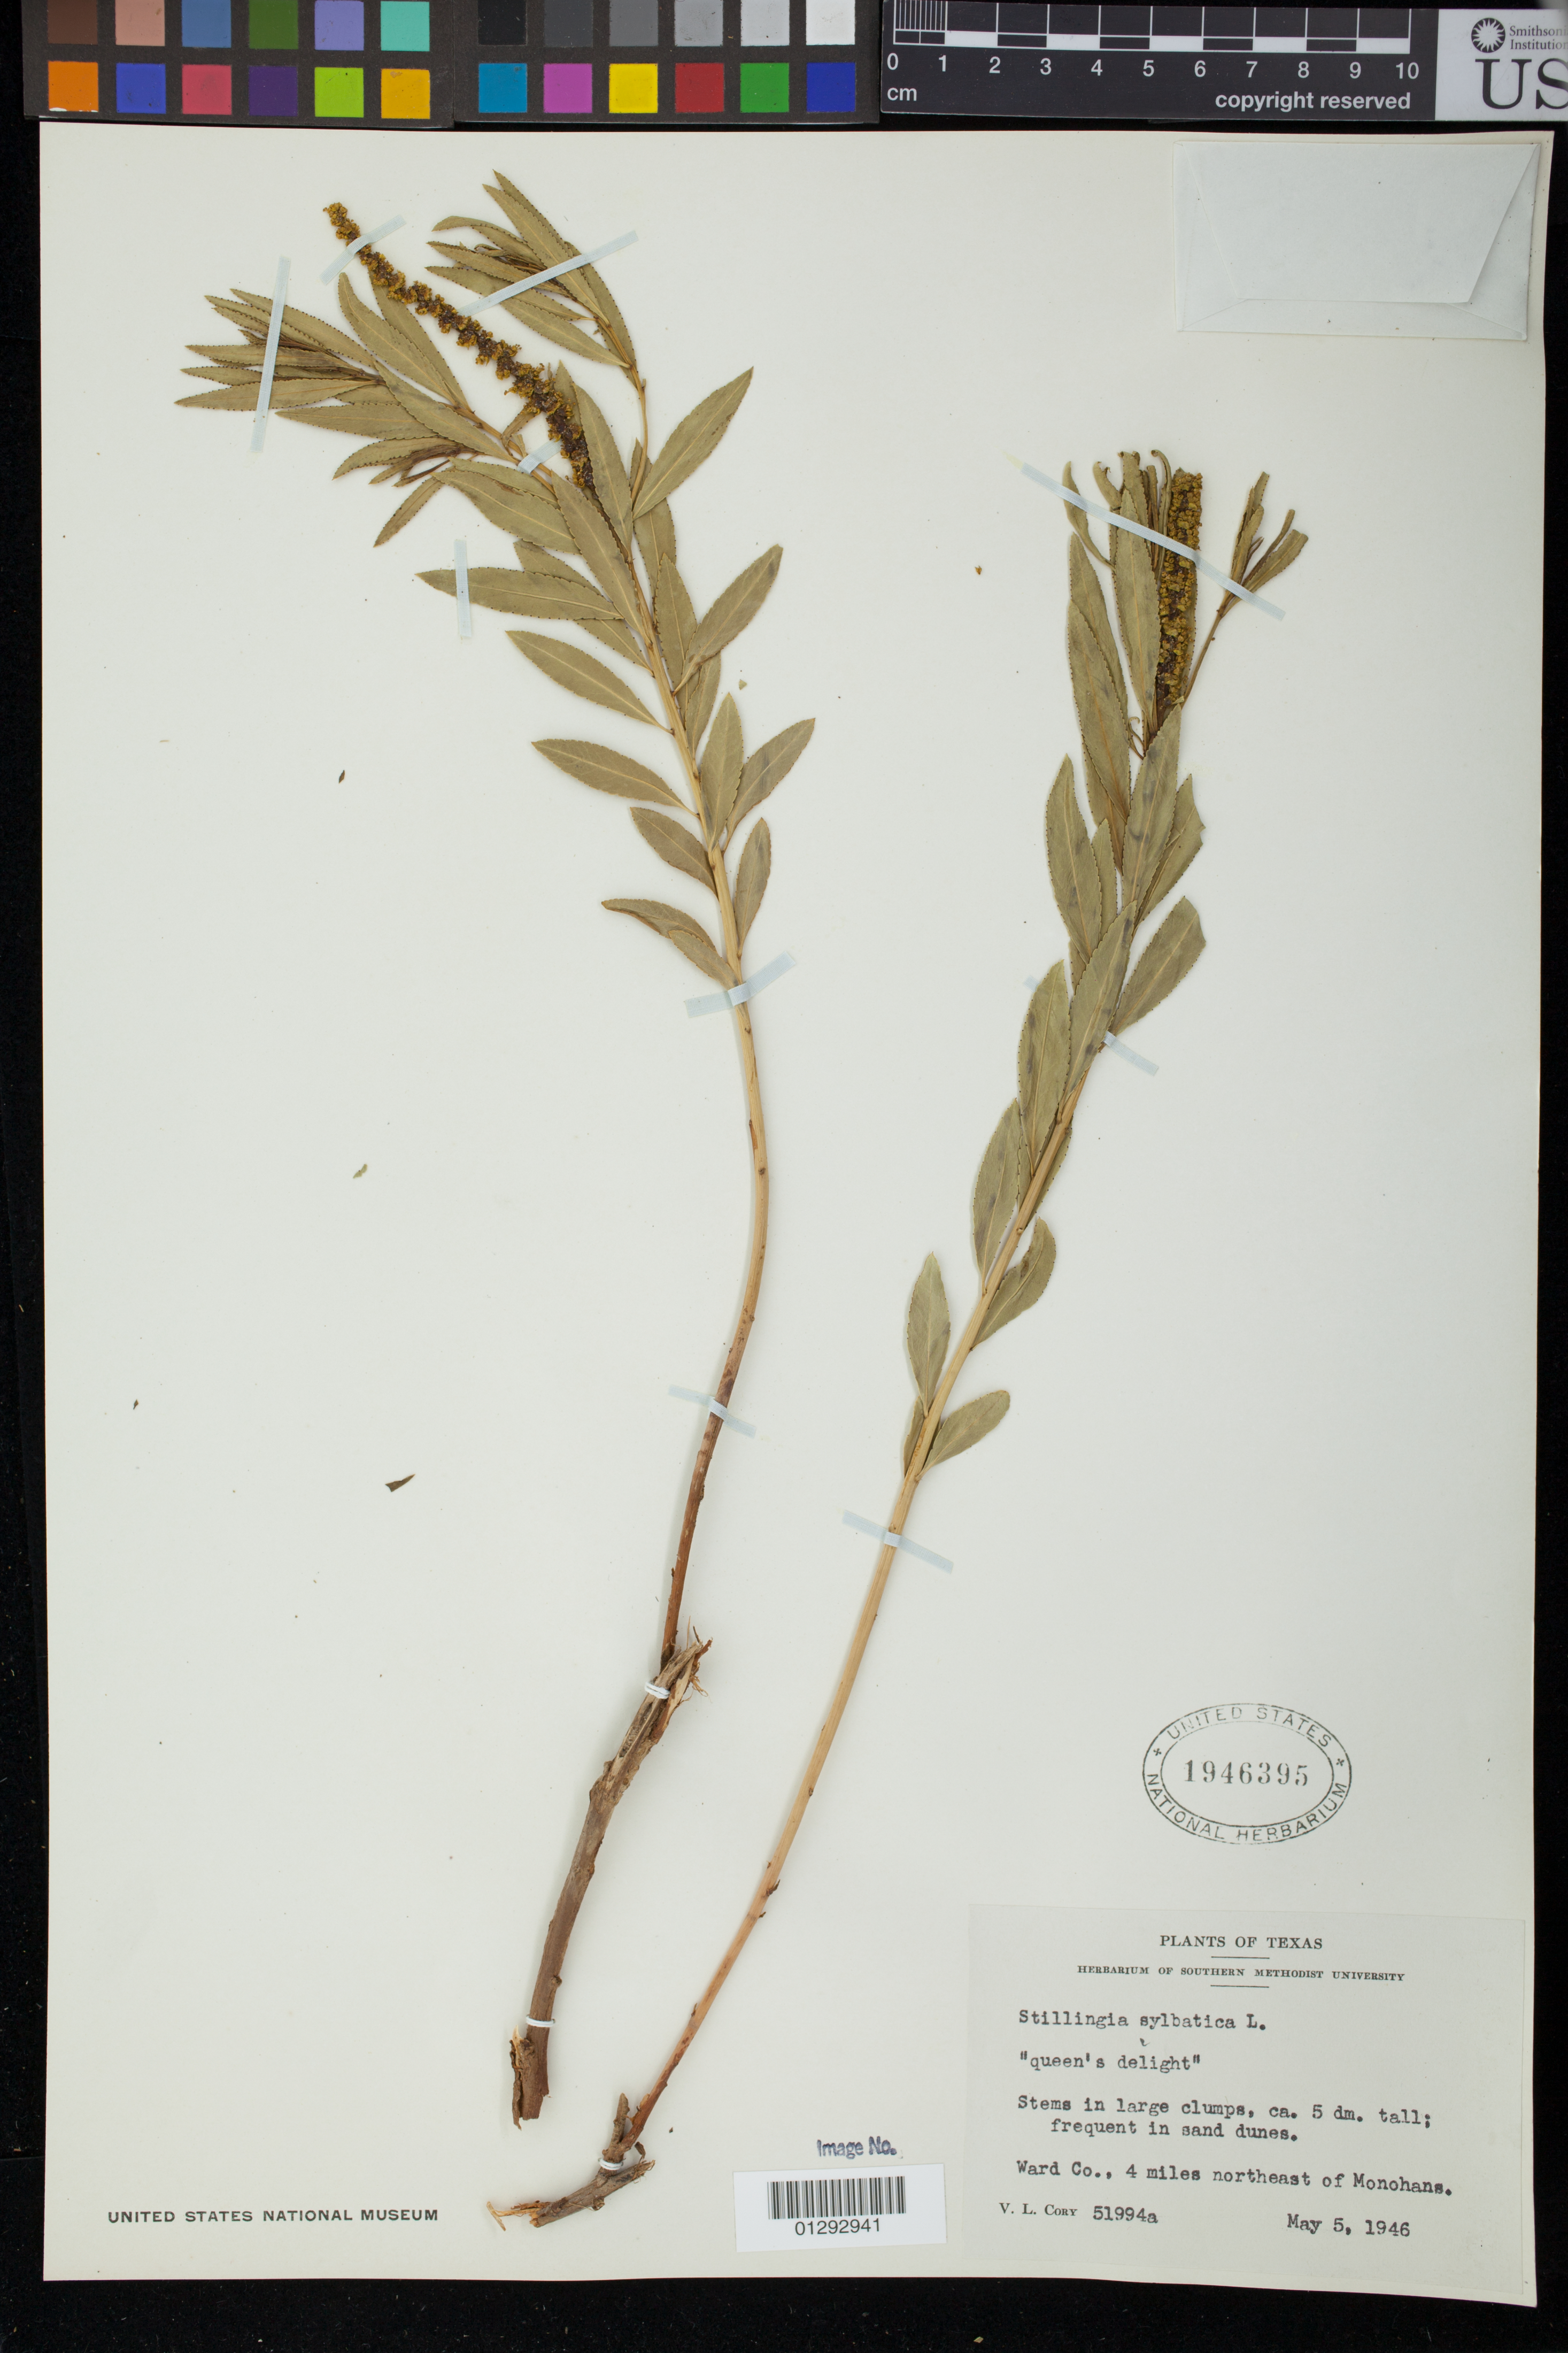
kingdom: Plantae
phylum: Tracheophyta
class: Magnoliopsida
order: Malpighiales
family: Euphorbiaceae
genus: Stillingia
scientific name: Stillingia sylvatica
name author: L.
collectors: V. Cory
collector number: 51994a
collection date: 1946-05-05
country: United States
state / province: Texas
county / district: Ward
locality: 4 miles northeast of Monohans.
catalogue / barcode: US 1946395